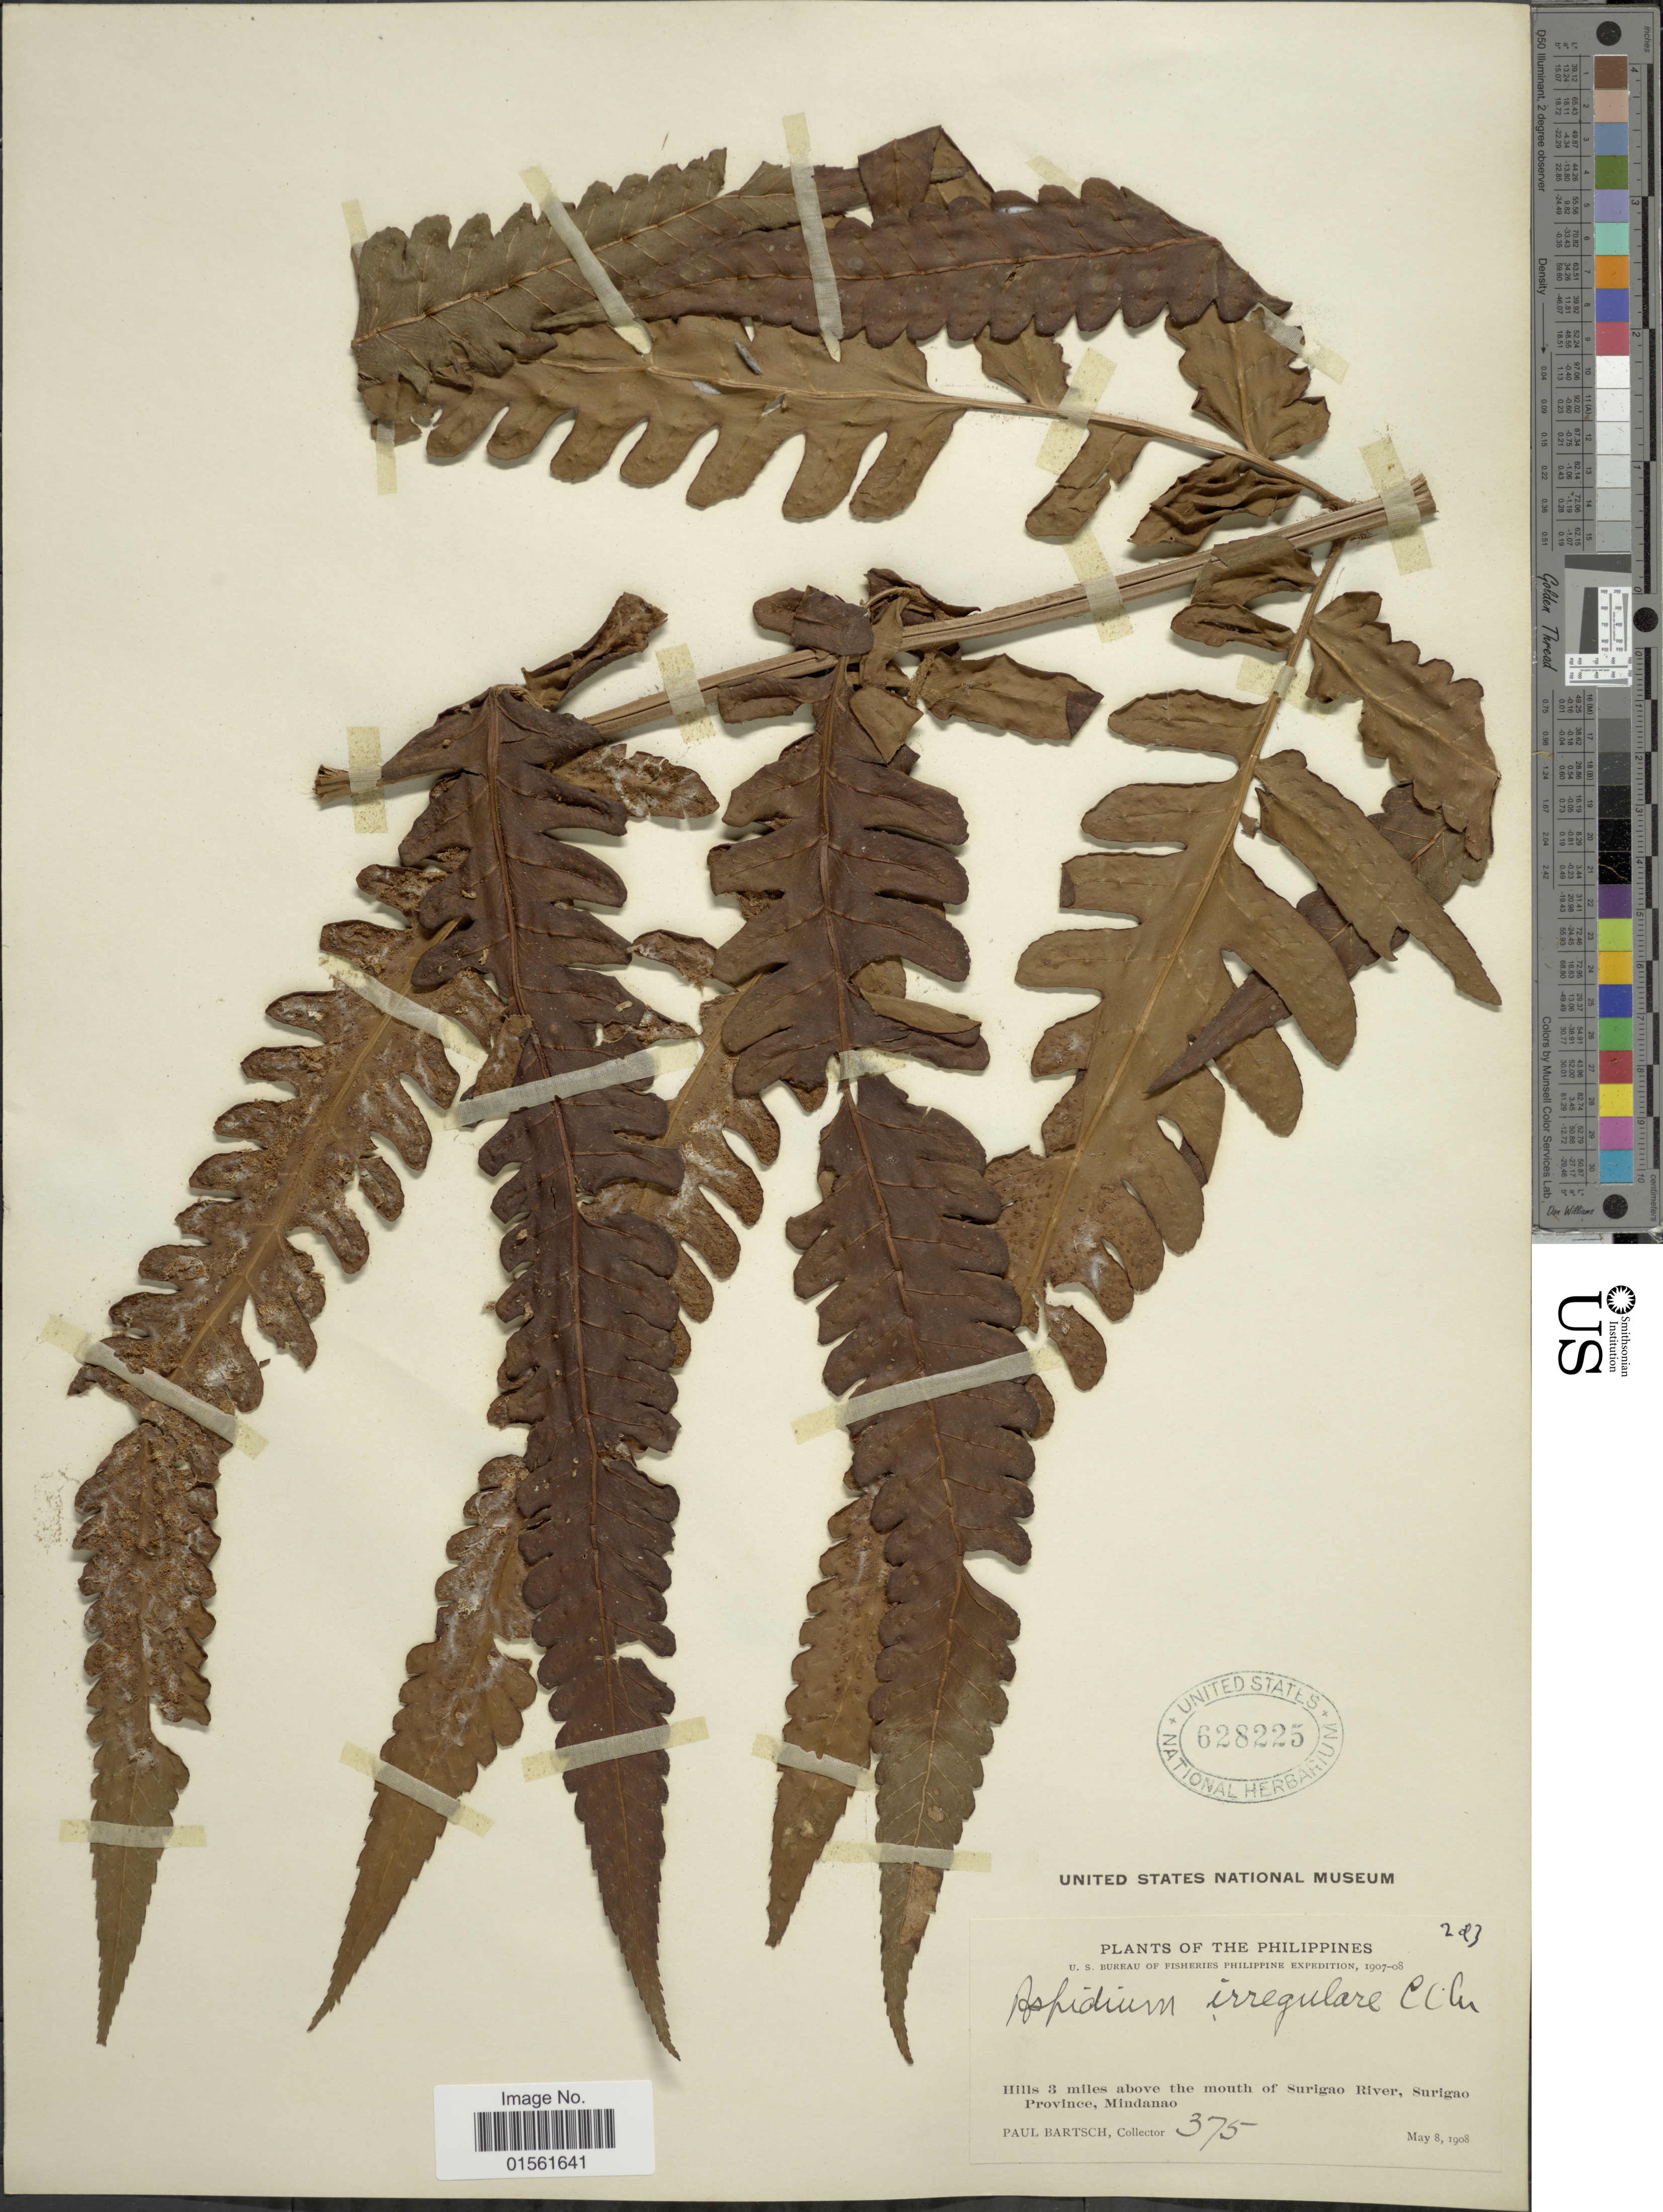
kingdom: Plantae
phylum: Tracheophyta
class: Polypodiopsida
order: Polypodiales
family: Dryopteridaceae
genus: Pleocnemia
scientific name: Pleocnemia irregularis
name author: (C. Presl) Holttum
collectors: P. Bartsch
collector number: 375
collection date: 1908-05-08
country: Philippines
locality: Hills 3 miles above the mouth of Surigao River, Surigao Province, Mindanao.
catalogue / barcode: US 628225